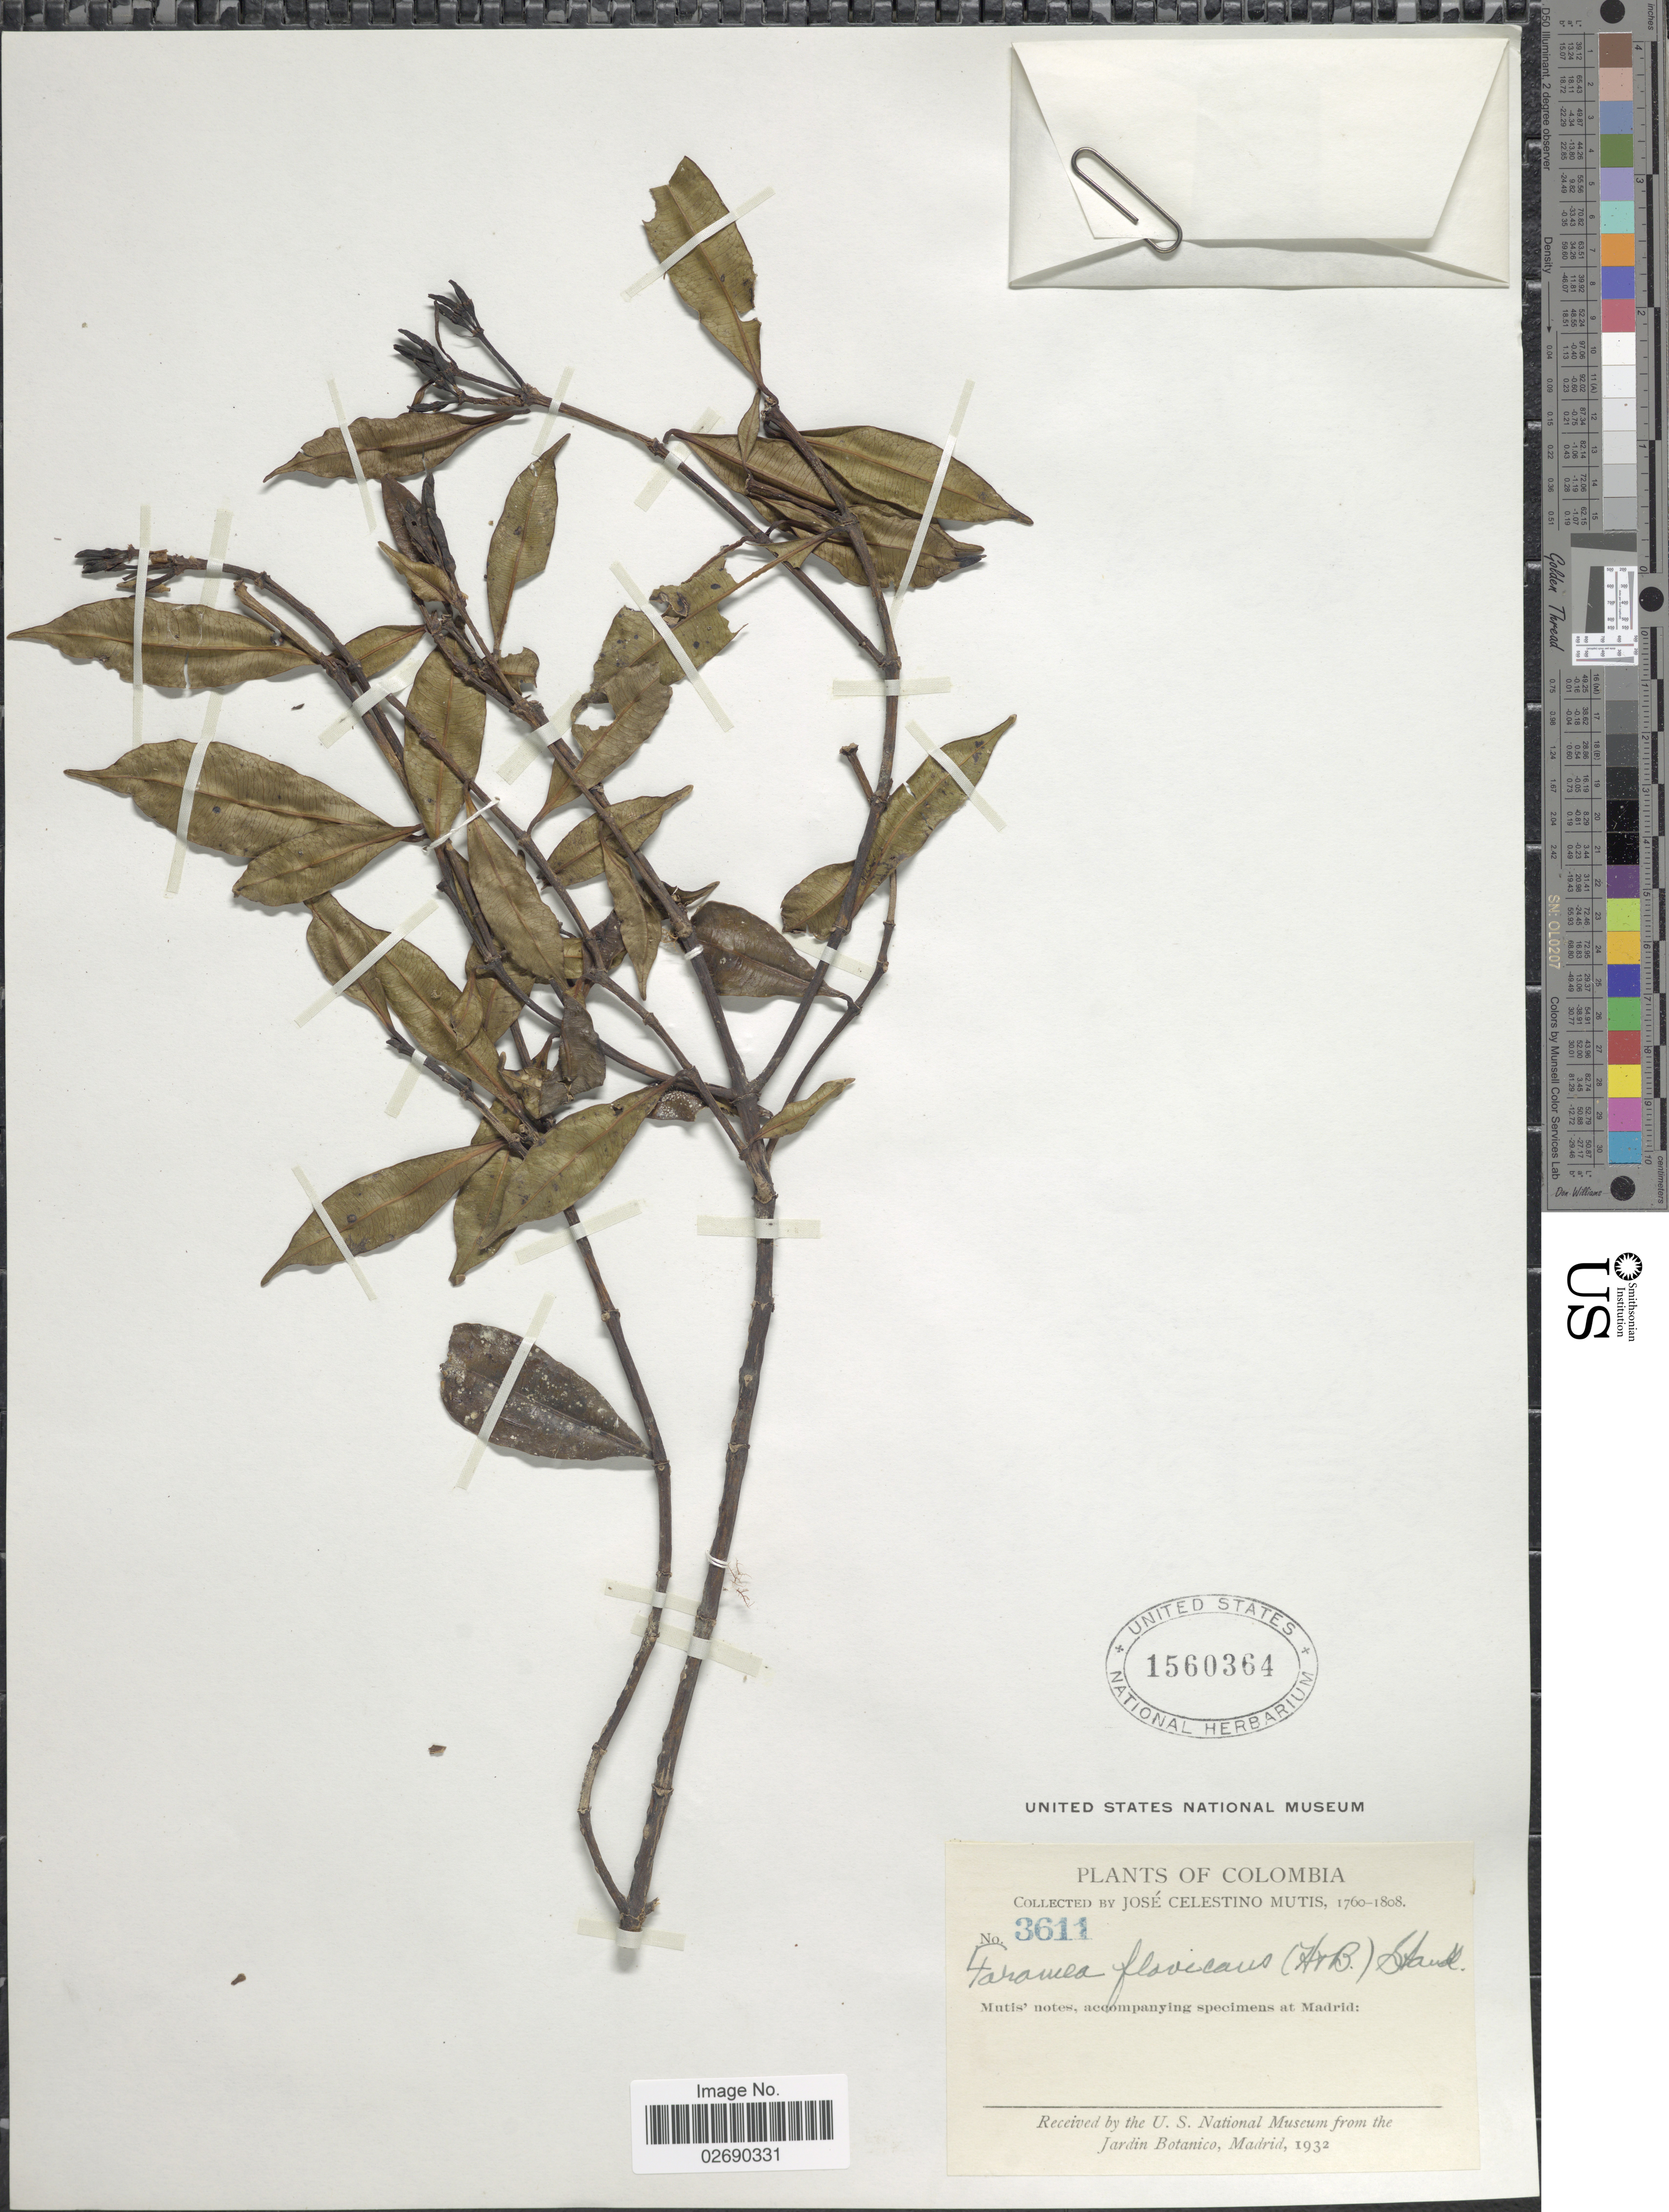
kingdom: Plantae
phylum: Tracheophyta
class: Magnoliopsida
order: Gentianales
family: Rubiaceae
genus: Faramea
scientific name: Faramea flavicans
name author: (Roem. & Schult.) Standl.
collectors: J. C. B. Mutis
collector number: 3611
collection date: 1760/1808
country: Colombia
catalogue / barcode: US 1560364